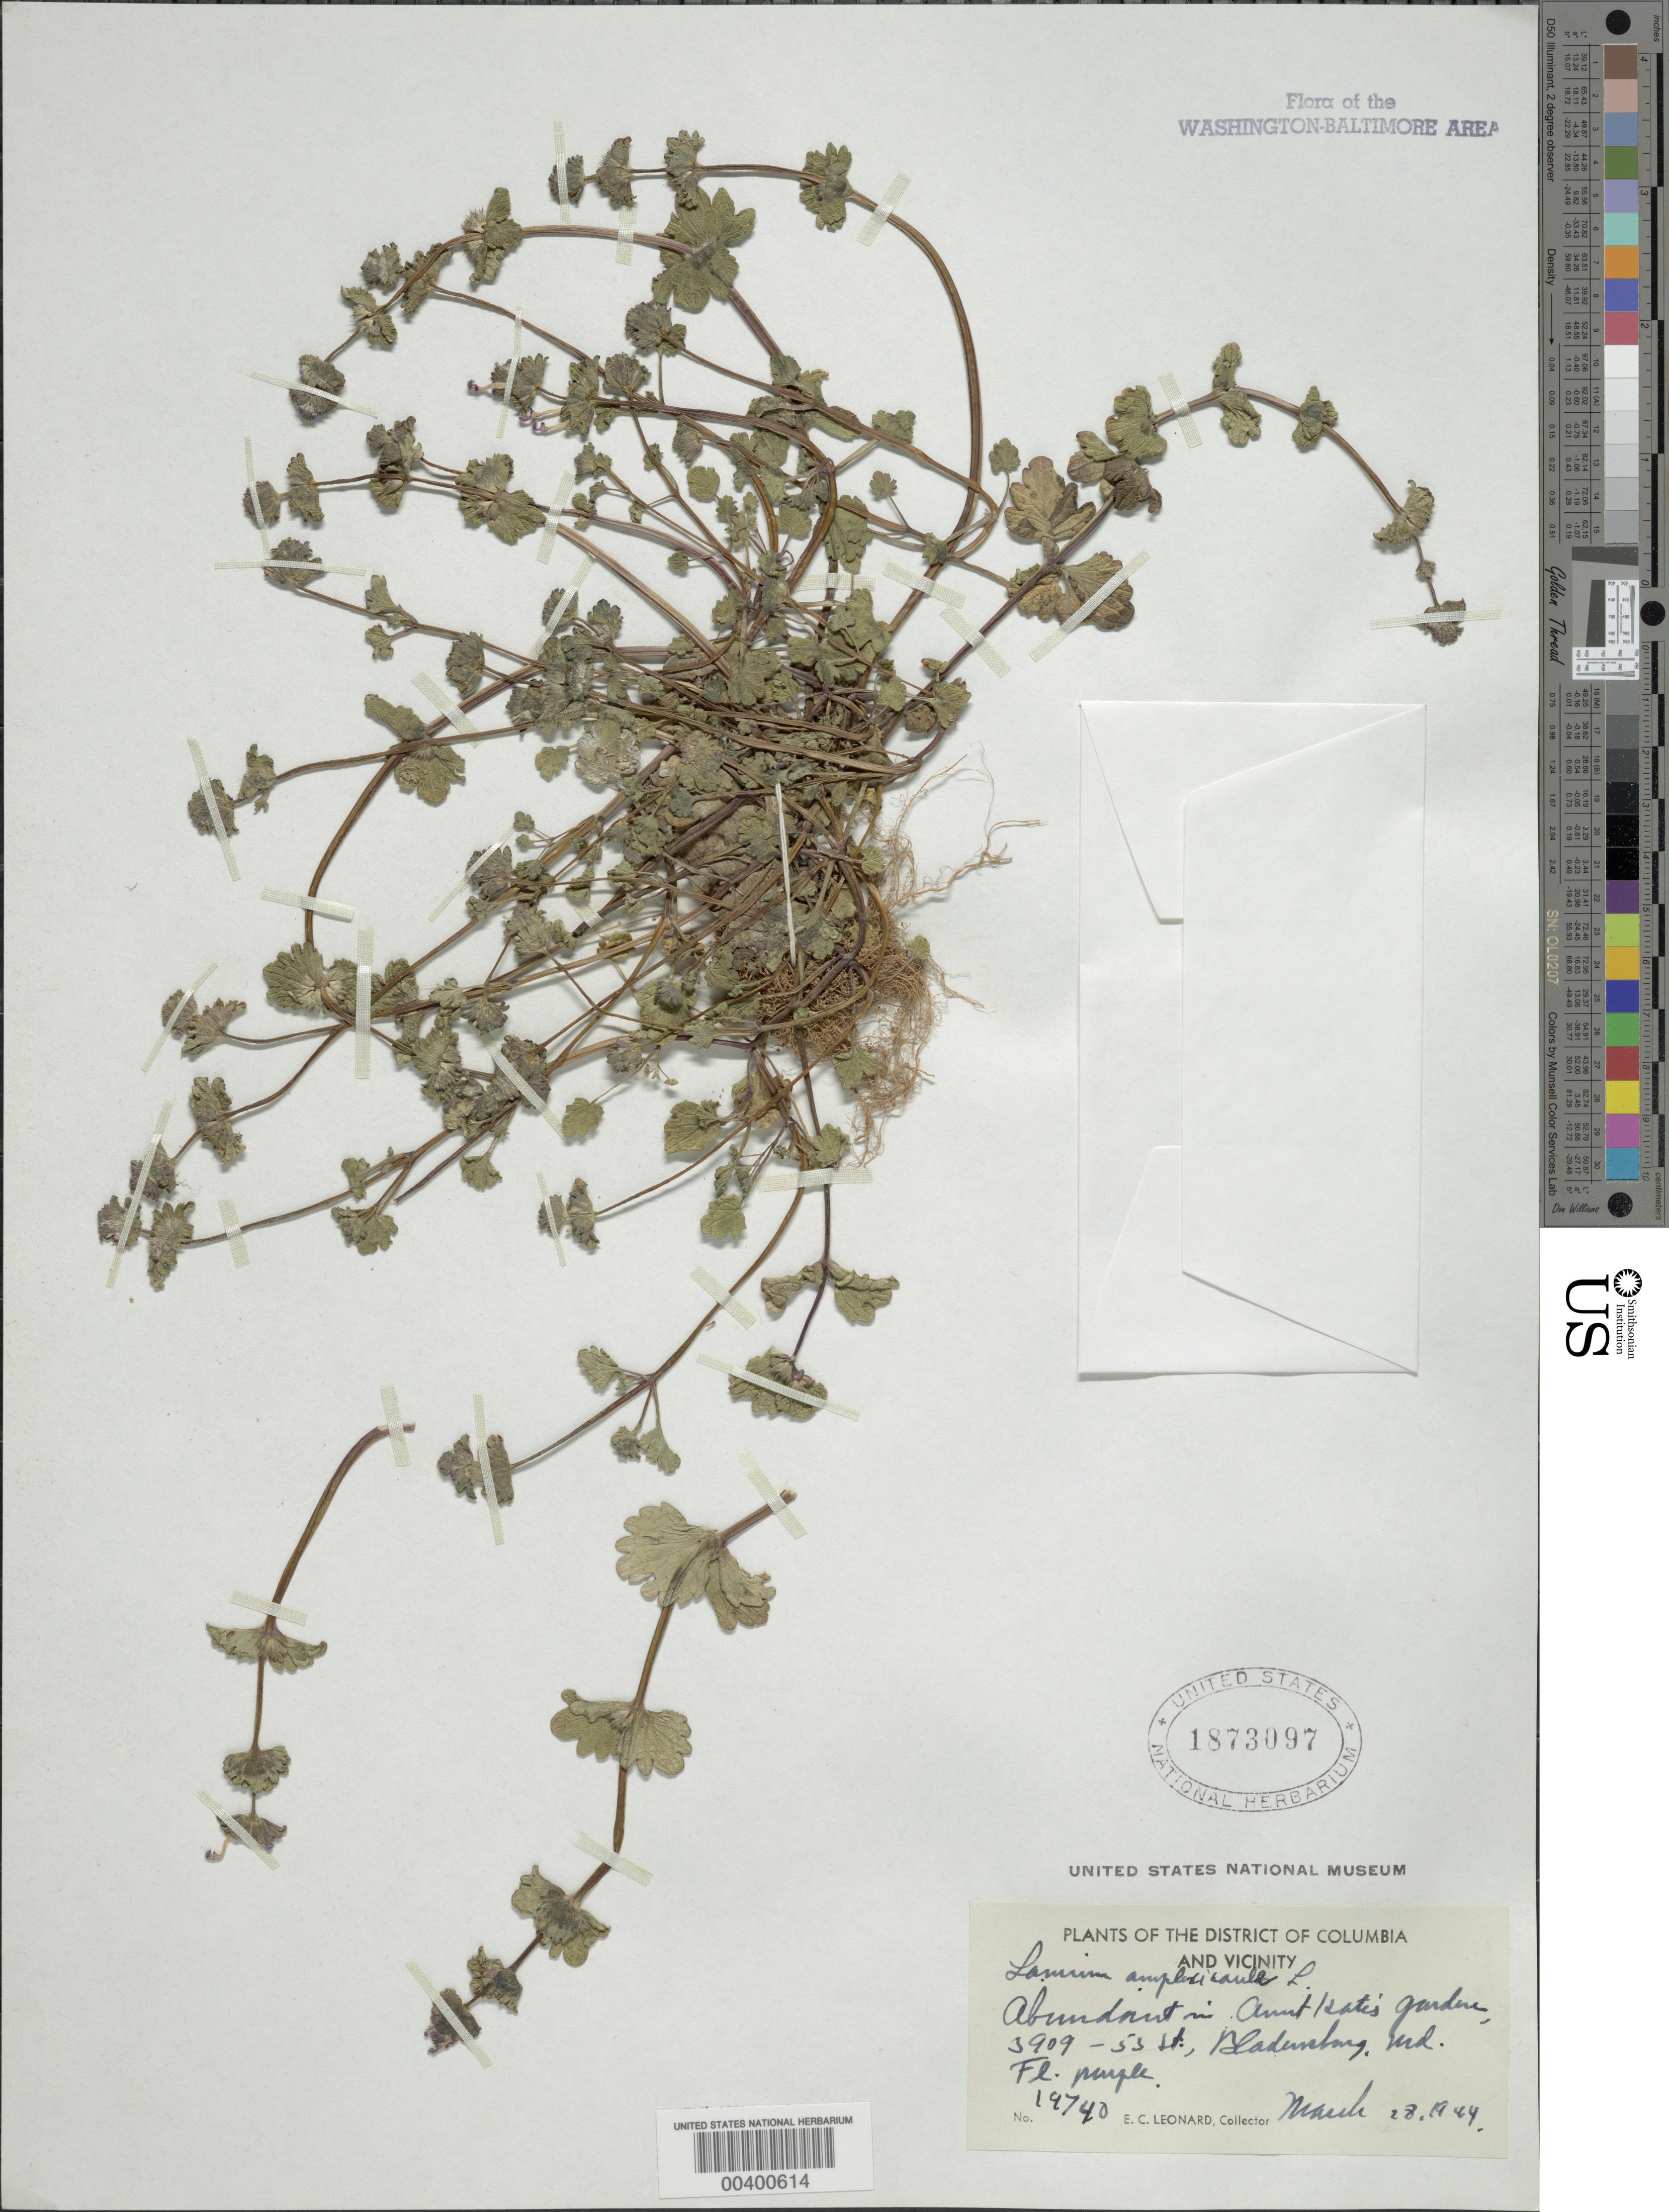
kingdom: Plantae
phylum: Tracheophyta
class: Magnoliopsida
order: Lamiales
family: Lamiaceae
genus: Lamium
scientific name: Lamium amplexicaule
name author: L.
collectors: E. C. Leonard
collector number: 19740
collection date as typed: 28 Mar 1944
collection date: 1944-03-28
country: United States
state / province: Maryland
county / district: Prince George's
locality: Aunt Kates Garden, Bladensburg 3909 53rd St.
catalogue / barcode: US 1873097